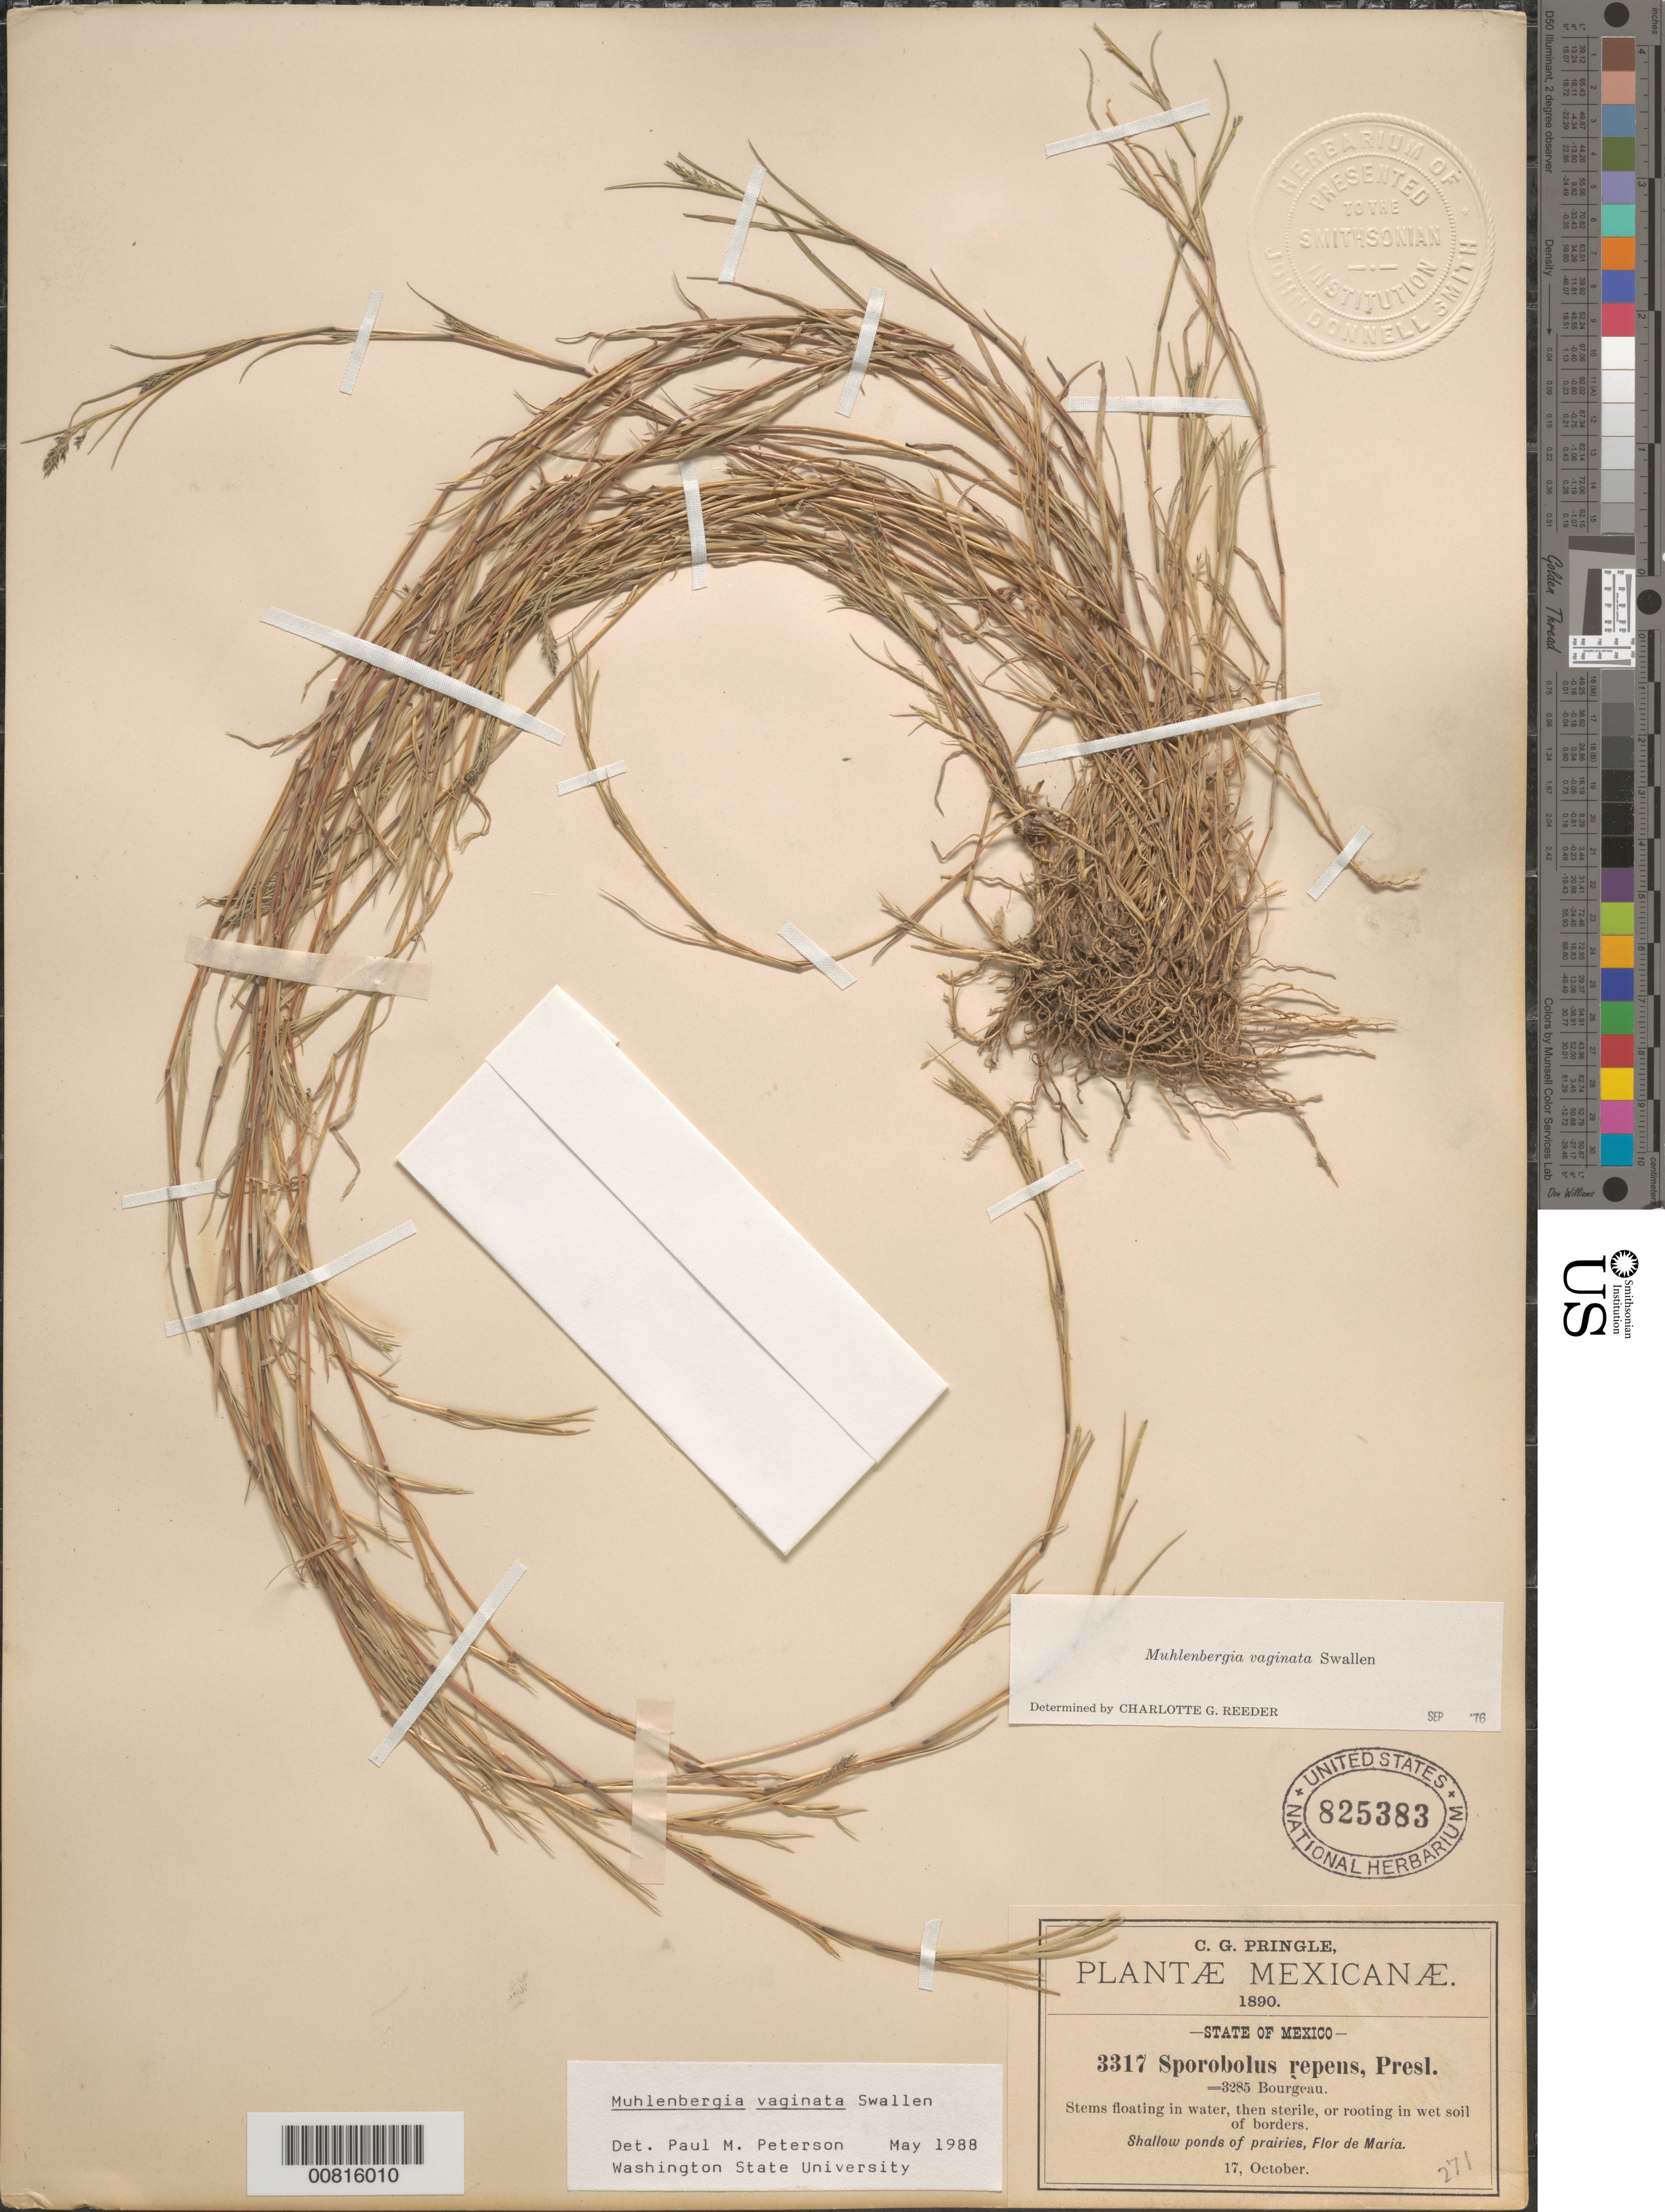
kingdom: Plantae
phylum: Tracheophyta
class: Liliopsida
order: Poales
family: Poaceae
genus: Muhlenbergia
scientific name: Muhlenbergia vaginata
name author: Swallen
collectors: C. G. Pringle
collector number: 3317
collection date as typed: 17 Oct 1890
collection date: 1890-10-17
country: Mexico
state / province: México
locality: Flor de Maria, Edo de Mex.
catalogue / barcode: US 825383